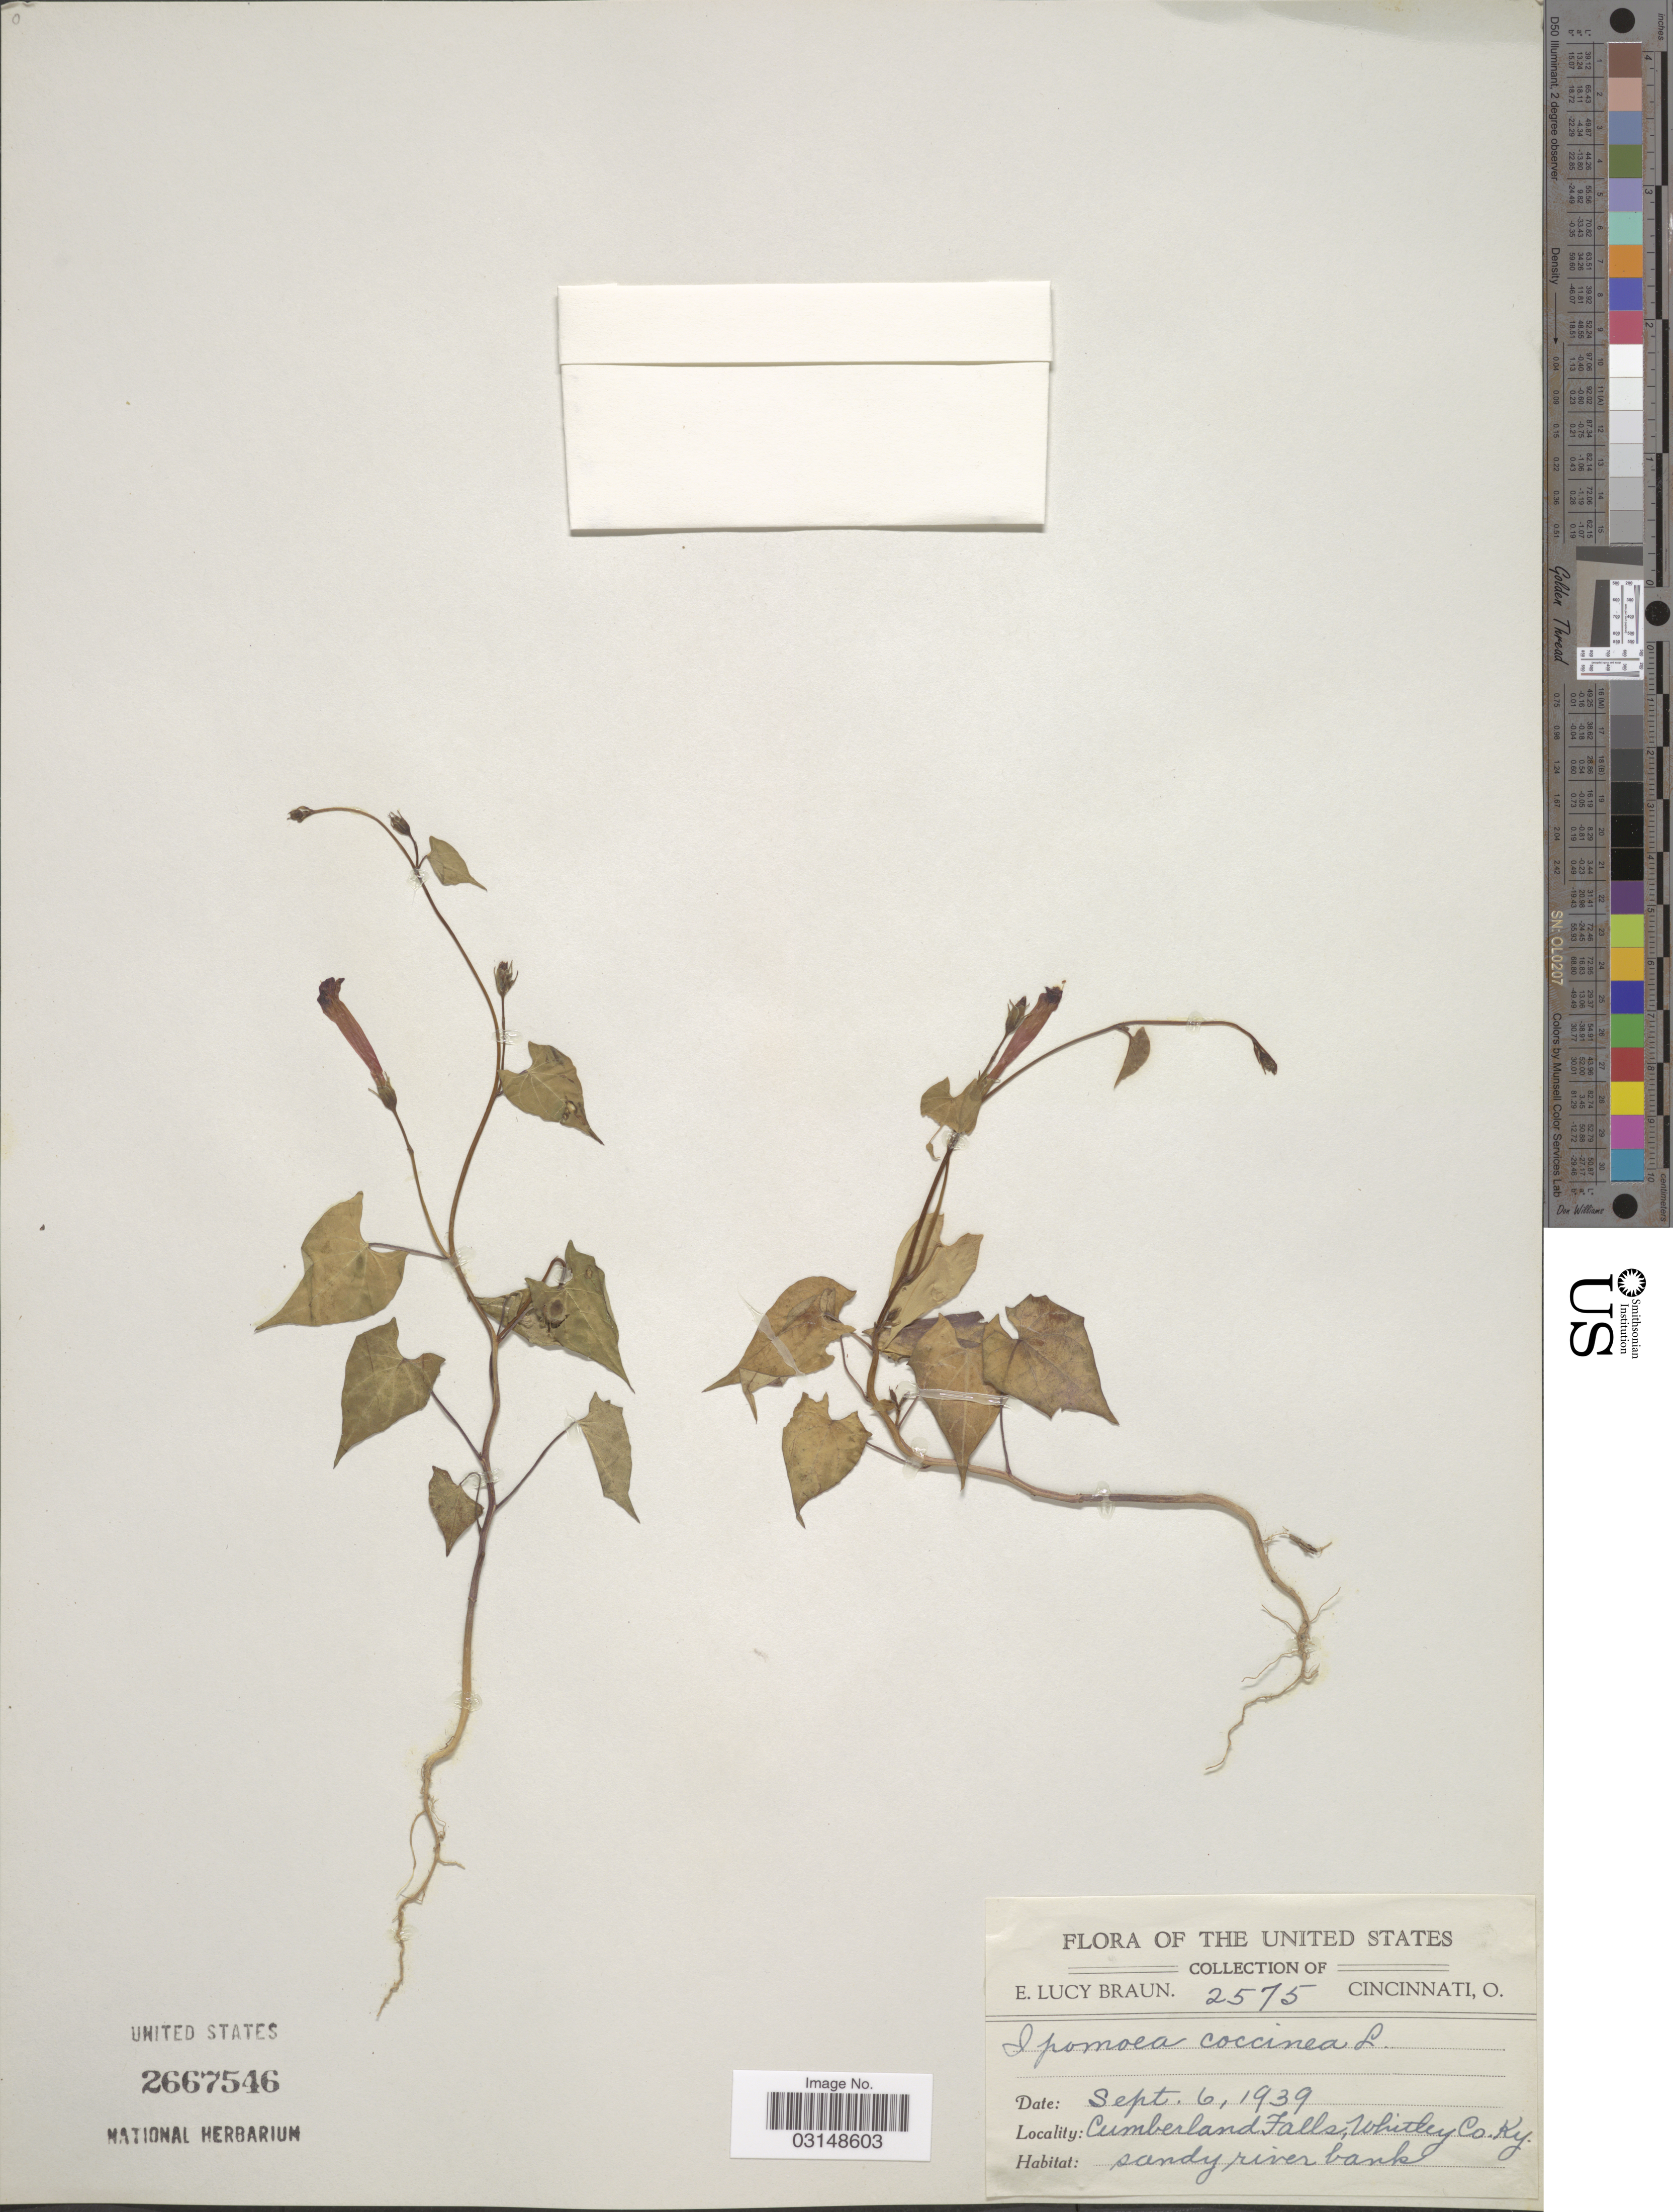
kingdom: Plantae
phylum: Tracheophyta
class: Magnoliopsida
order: Solanales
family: Convolvulaceae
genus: Ipomoea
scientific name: Ipomoea coccinea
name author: L.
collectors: E. L. Braun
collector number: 2575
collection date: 1939-09-06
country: United States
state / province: Kentucky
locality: Cumberland Falls, Whitley Co., Ky.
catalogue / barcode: US 2667546